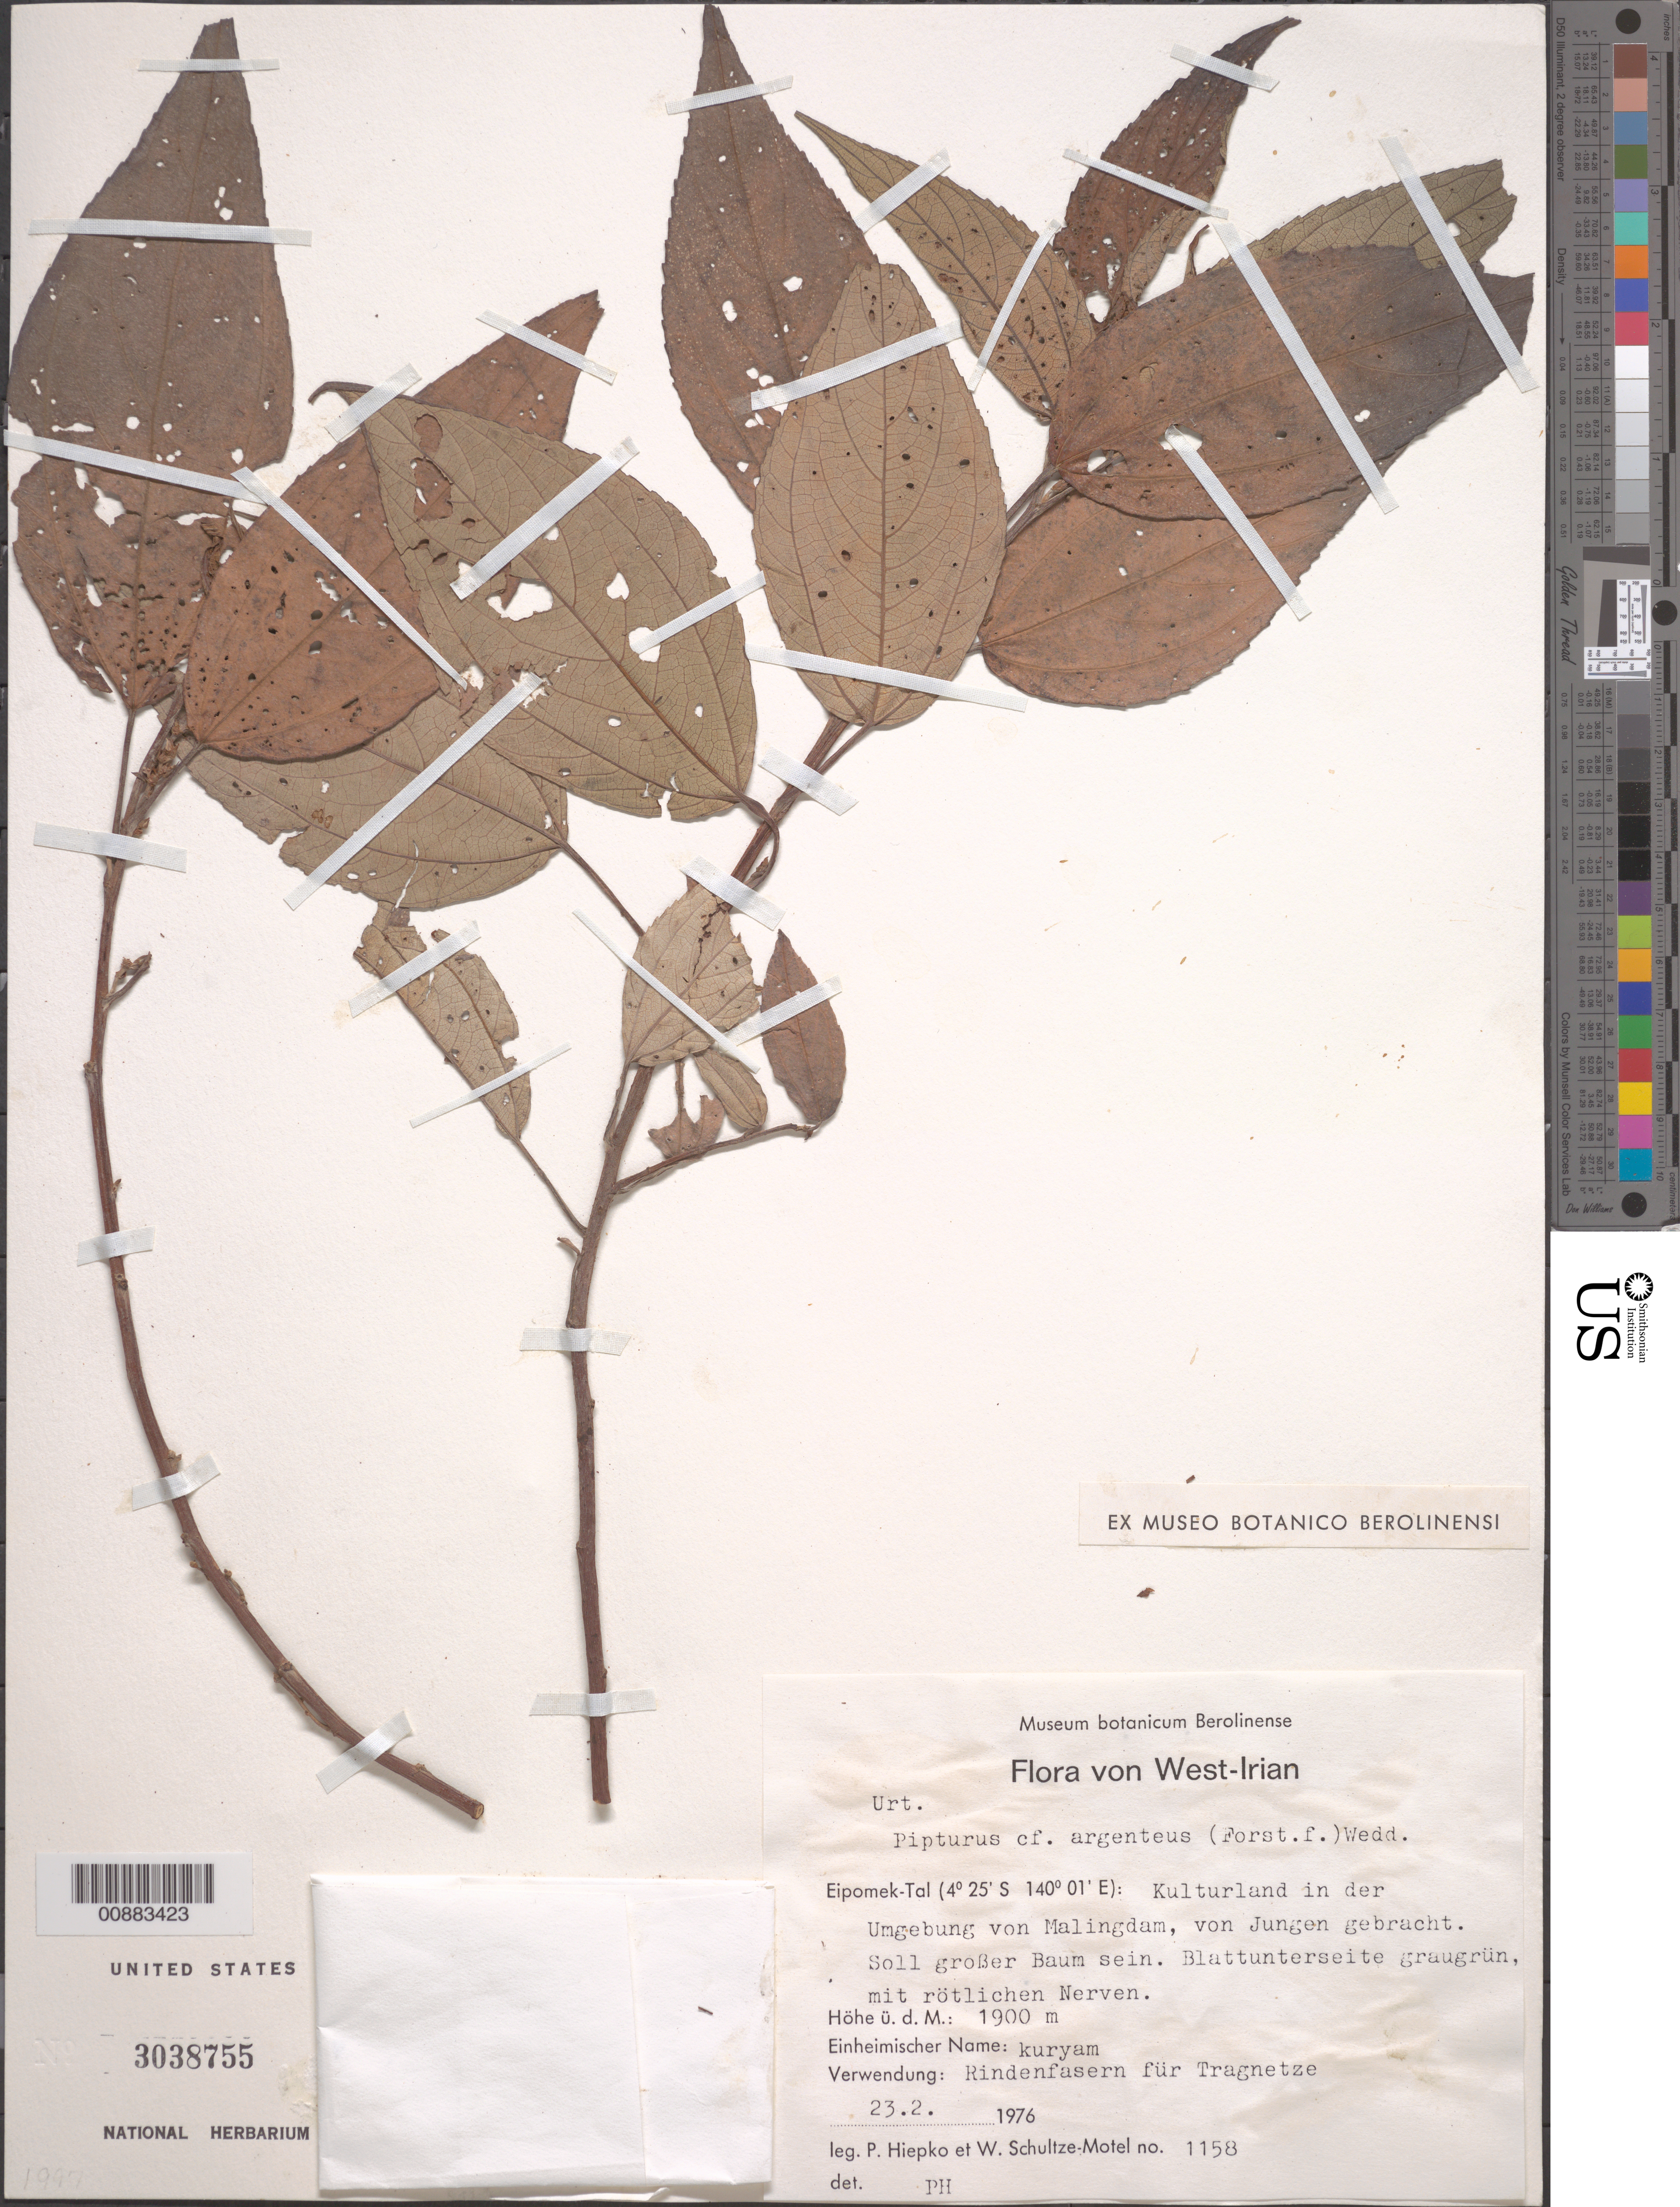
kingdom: Plantae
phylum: Tracheophyta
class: Magnoliopsida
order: Rosales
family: Urticaceae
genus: Pipturus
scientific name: Pipturus argenteus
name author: (G. Forst.) Wedd.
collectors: P. H. Hiepko & W. Schultze-Motel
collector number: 1158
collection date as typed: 23 Feb 1976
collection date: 1976-02-23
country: Papua New Guinea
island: New Guinea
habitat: Kulterland ni der Umgebung von Malingdam, von Jungen gerbracht. Soll groBer Baum sein. Blattunterseite graugrun, mit rotlichen Nerven.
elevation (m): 1900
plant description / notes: Label in German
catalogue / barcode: US 3038755